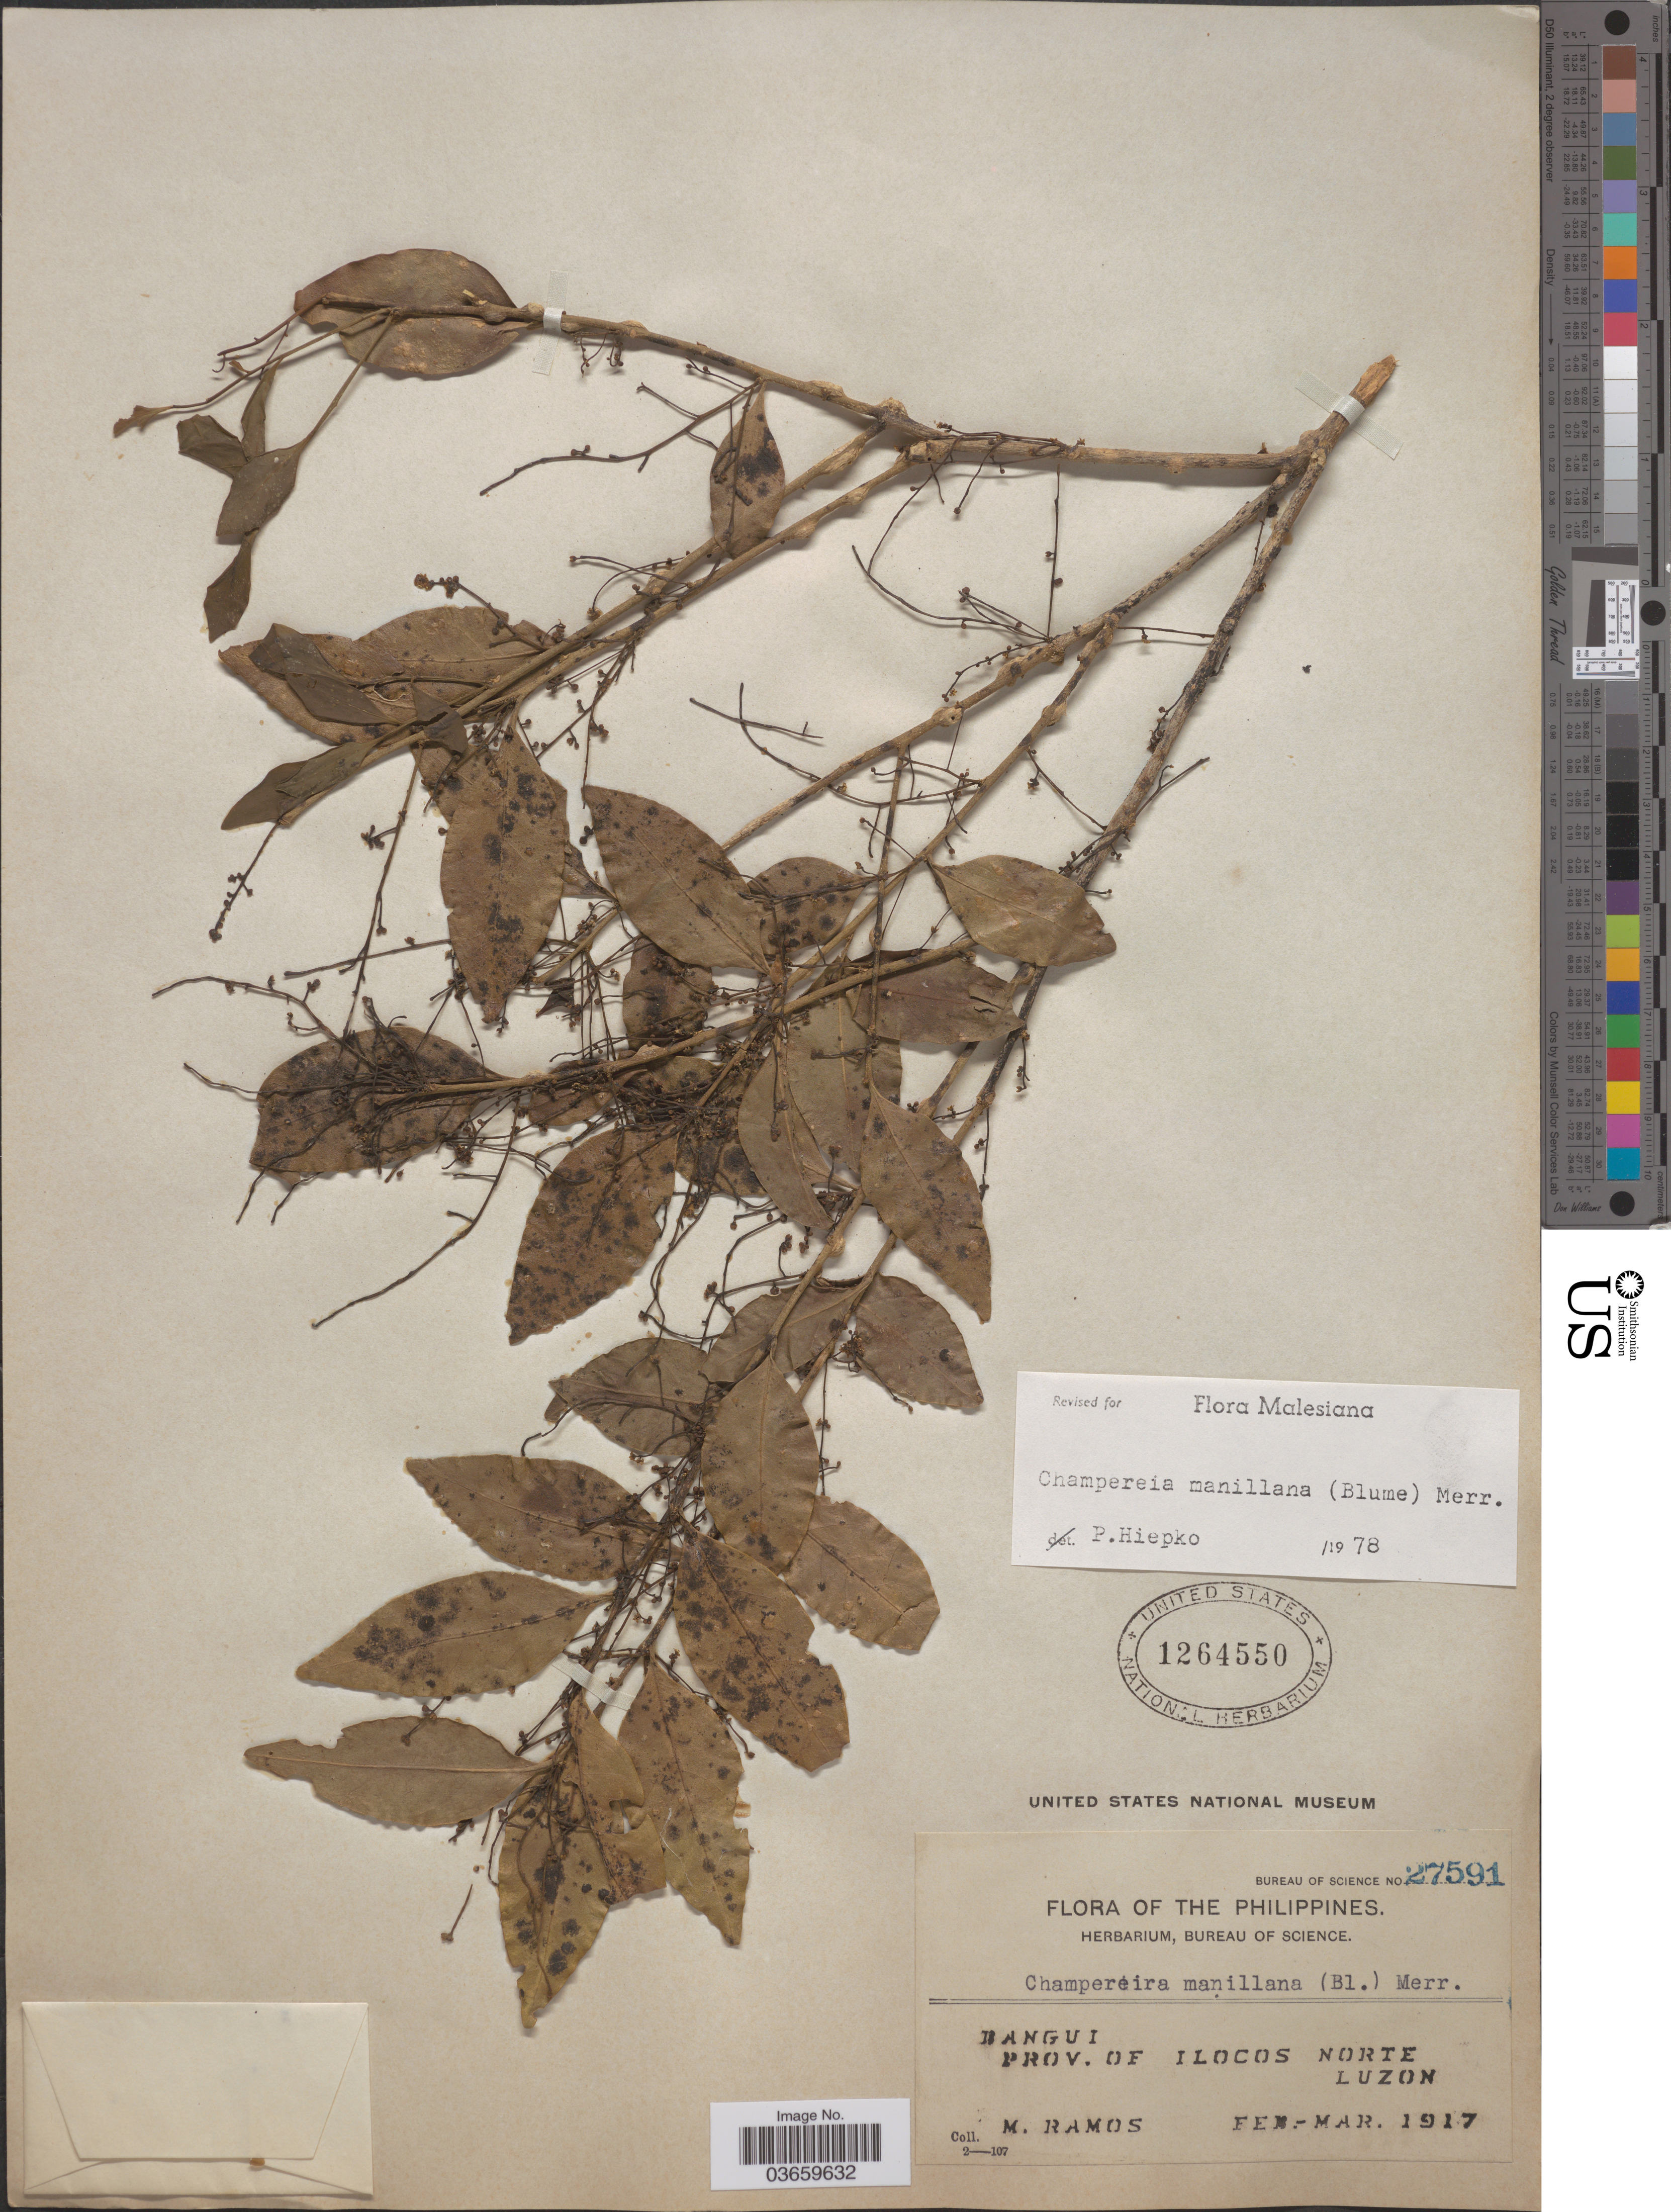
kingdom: Plantae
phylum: Tracheophyta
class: Magnoliopsida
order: Santalales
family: Opiliaceae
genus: Champereia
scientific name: Champereia manillana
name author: (Blume) Merr.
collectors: M. Ramos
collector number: Bureau of Science 27591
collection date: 1917-02/1917-03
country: Philippines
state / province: Ilocos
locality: Bangui. Prov. of Ilocos Norte. Luzon.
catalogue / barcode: US 1264550